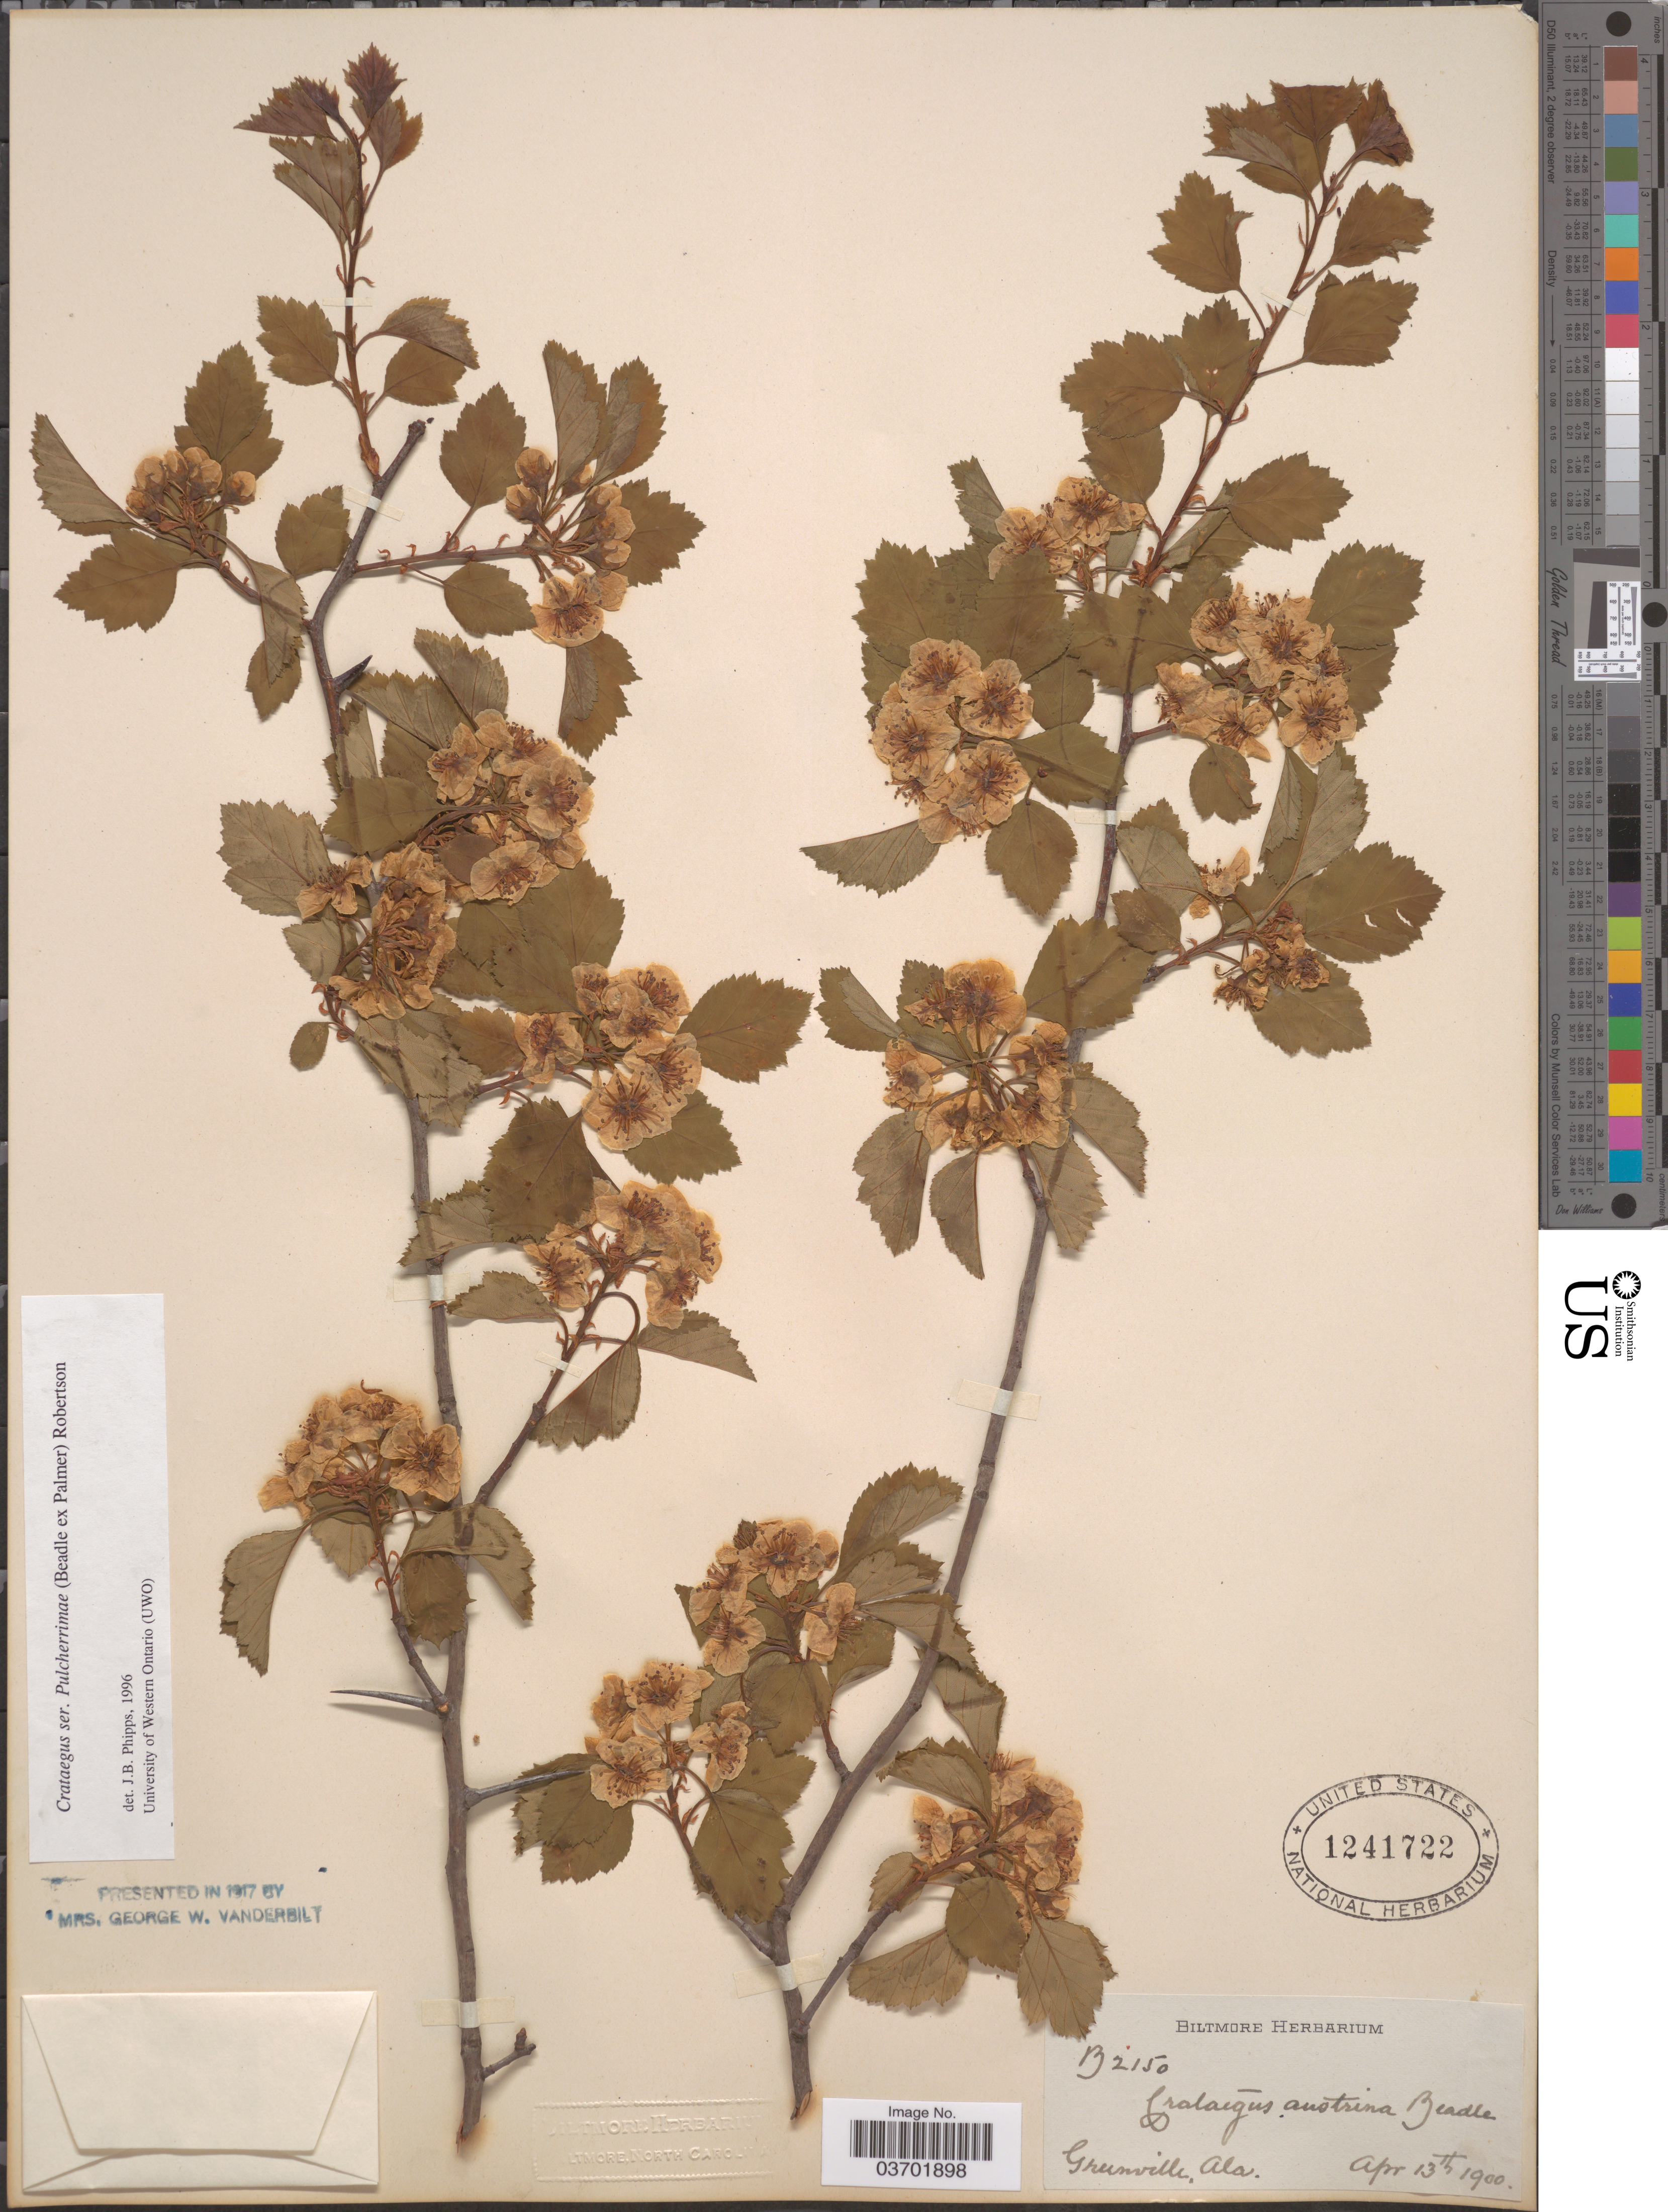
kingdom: Plantae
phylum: Tracheophyta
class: Magnoliopsida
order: Rosales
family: Rosaceae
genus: Crataegus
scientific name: Crataegus tecta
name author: Beadle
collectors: ex herb. Biltmore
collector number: B2150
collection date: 1900-04-13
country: United States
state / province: Alabama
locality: Greenville.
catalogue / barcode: US 1241722